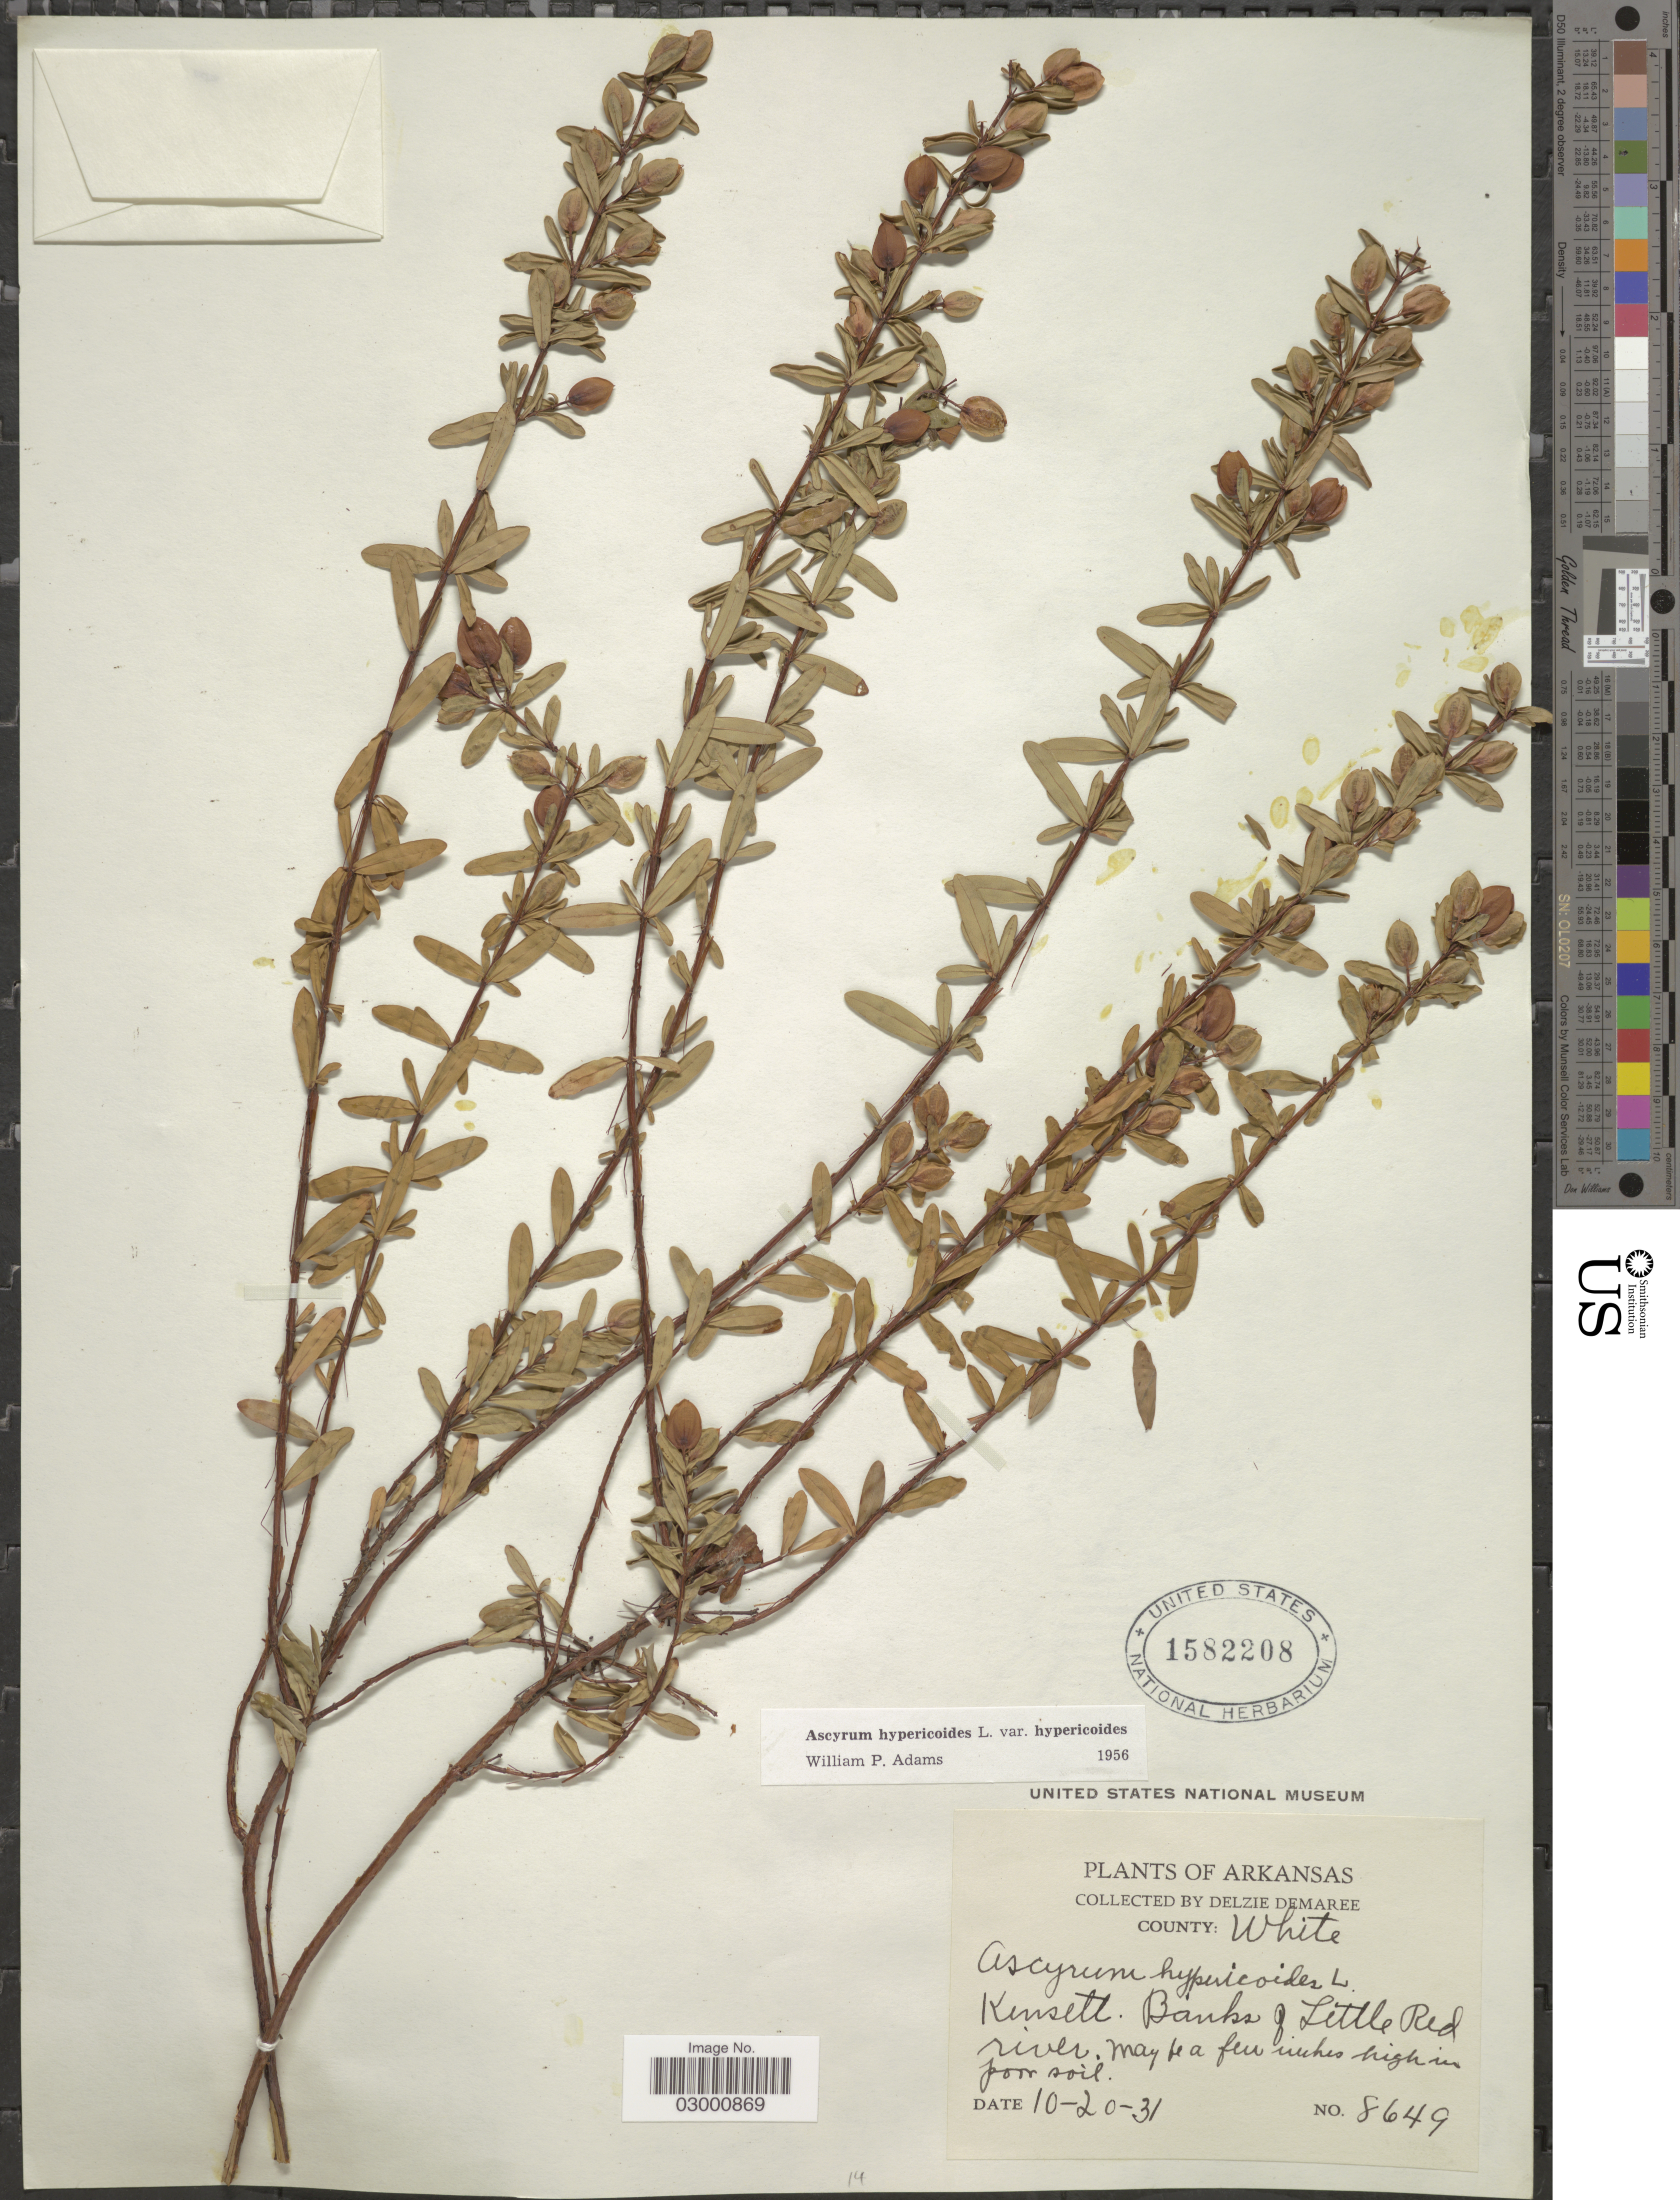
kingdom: Plantae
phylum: Tracheophyta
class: Magnoliopsida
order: Malpighiales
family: Hypericaceae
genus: Hypericum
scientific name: Hypericum hypericoides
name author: (L.) Crantz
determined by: Strong, Mark T., (BOT), Smithsonian Institution - National Museum of Natural History (UNITED STATES)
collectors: D. Demaree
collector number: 8649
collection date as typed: Transcribed d/m/y: 20/10/31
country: United States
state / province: Arkansas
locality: County: White. Kensett. Banks of Little Red river.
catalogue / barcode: US 1582208